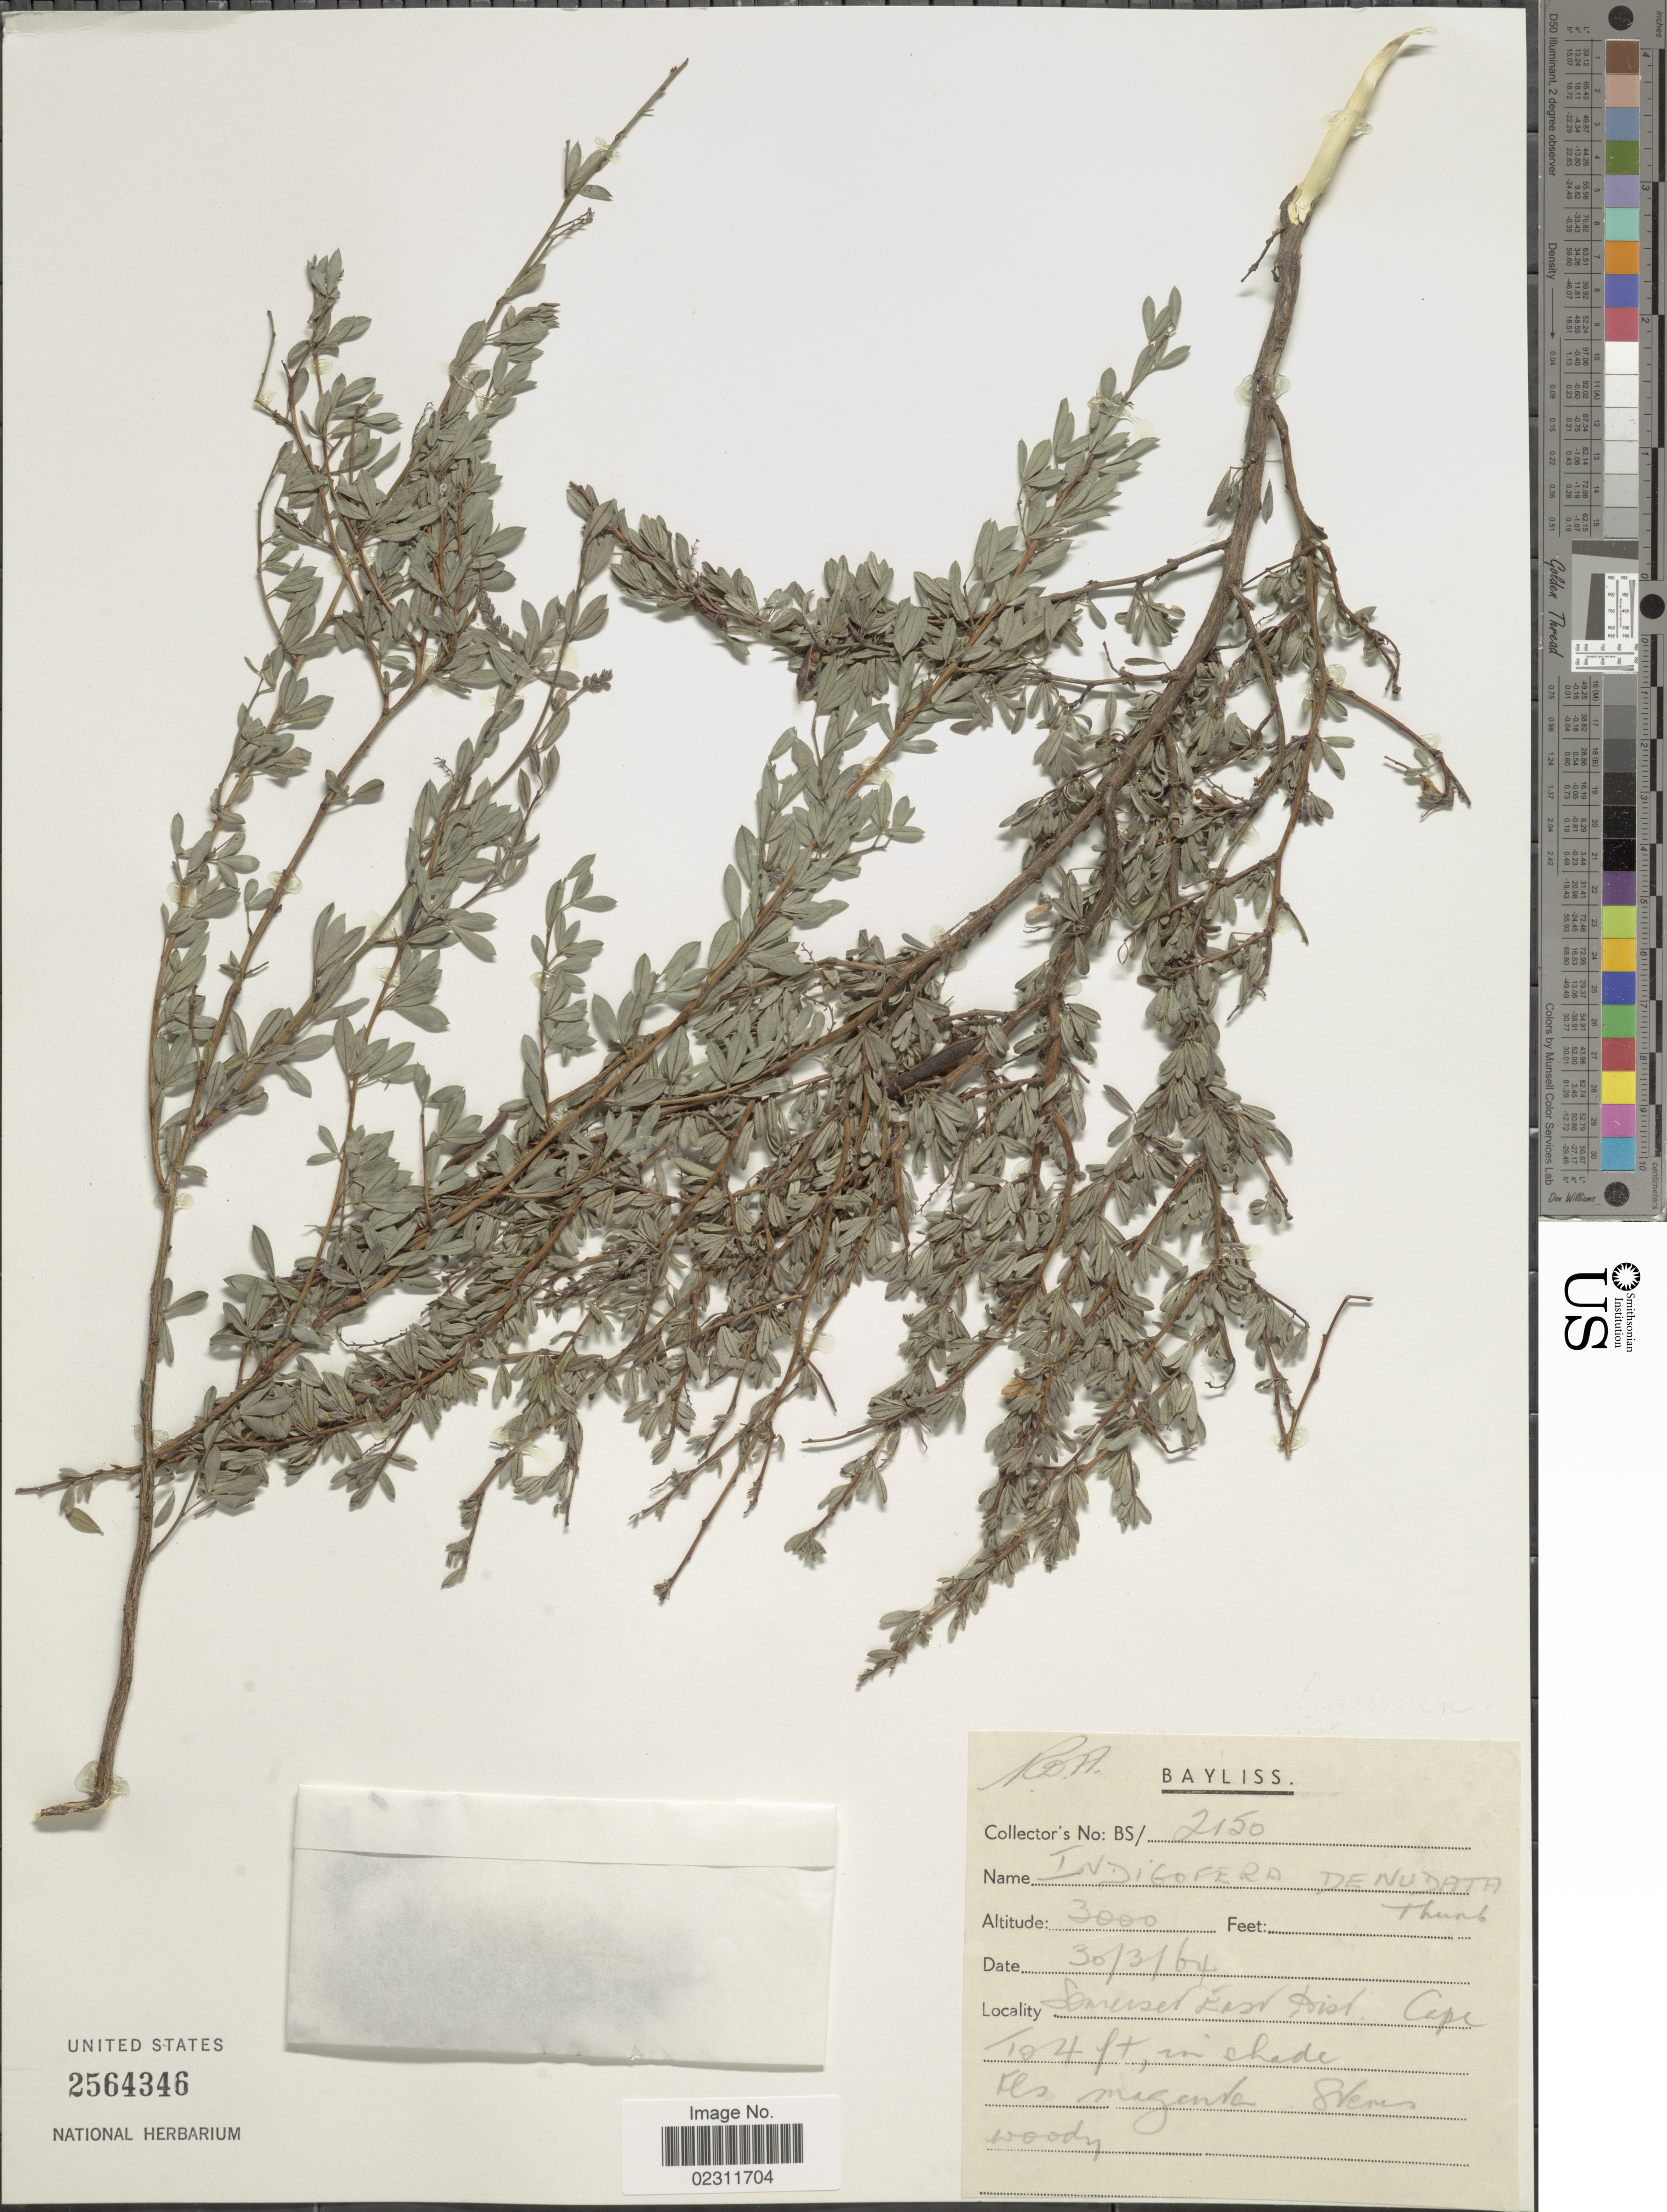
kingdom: Plantae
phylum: Tracheophyta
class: Magnoliopsida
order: Fabales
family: Fabaceae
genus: Indigofera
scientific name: Indigofera denudata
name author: Thunb.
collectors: R. Bayliss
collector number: BS2150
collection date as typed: Transcribed d/m/y: 30/3/64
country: South Africa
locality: Somerset East Dist., Cape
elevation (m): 914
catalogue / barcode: US 2564346